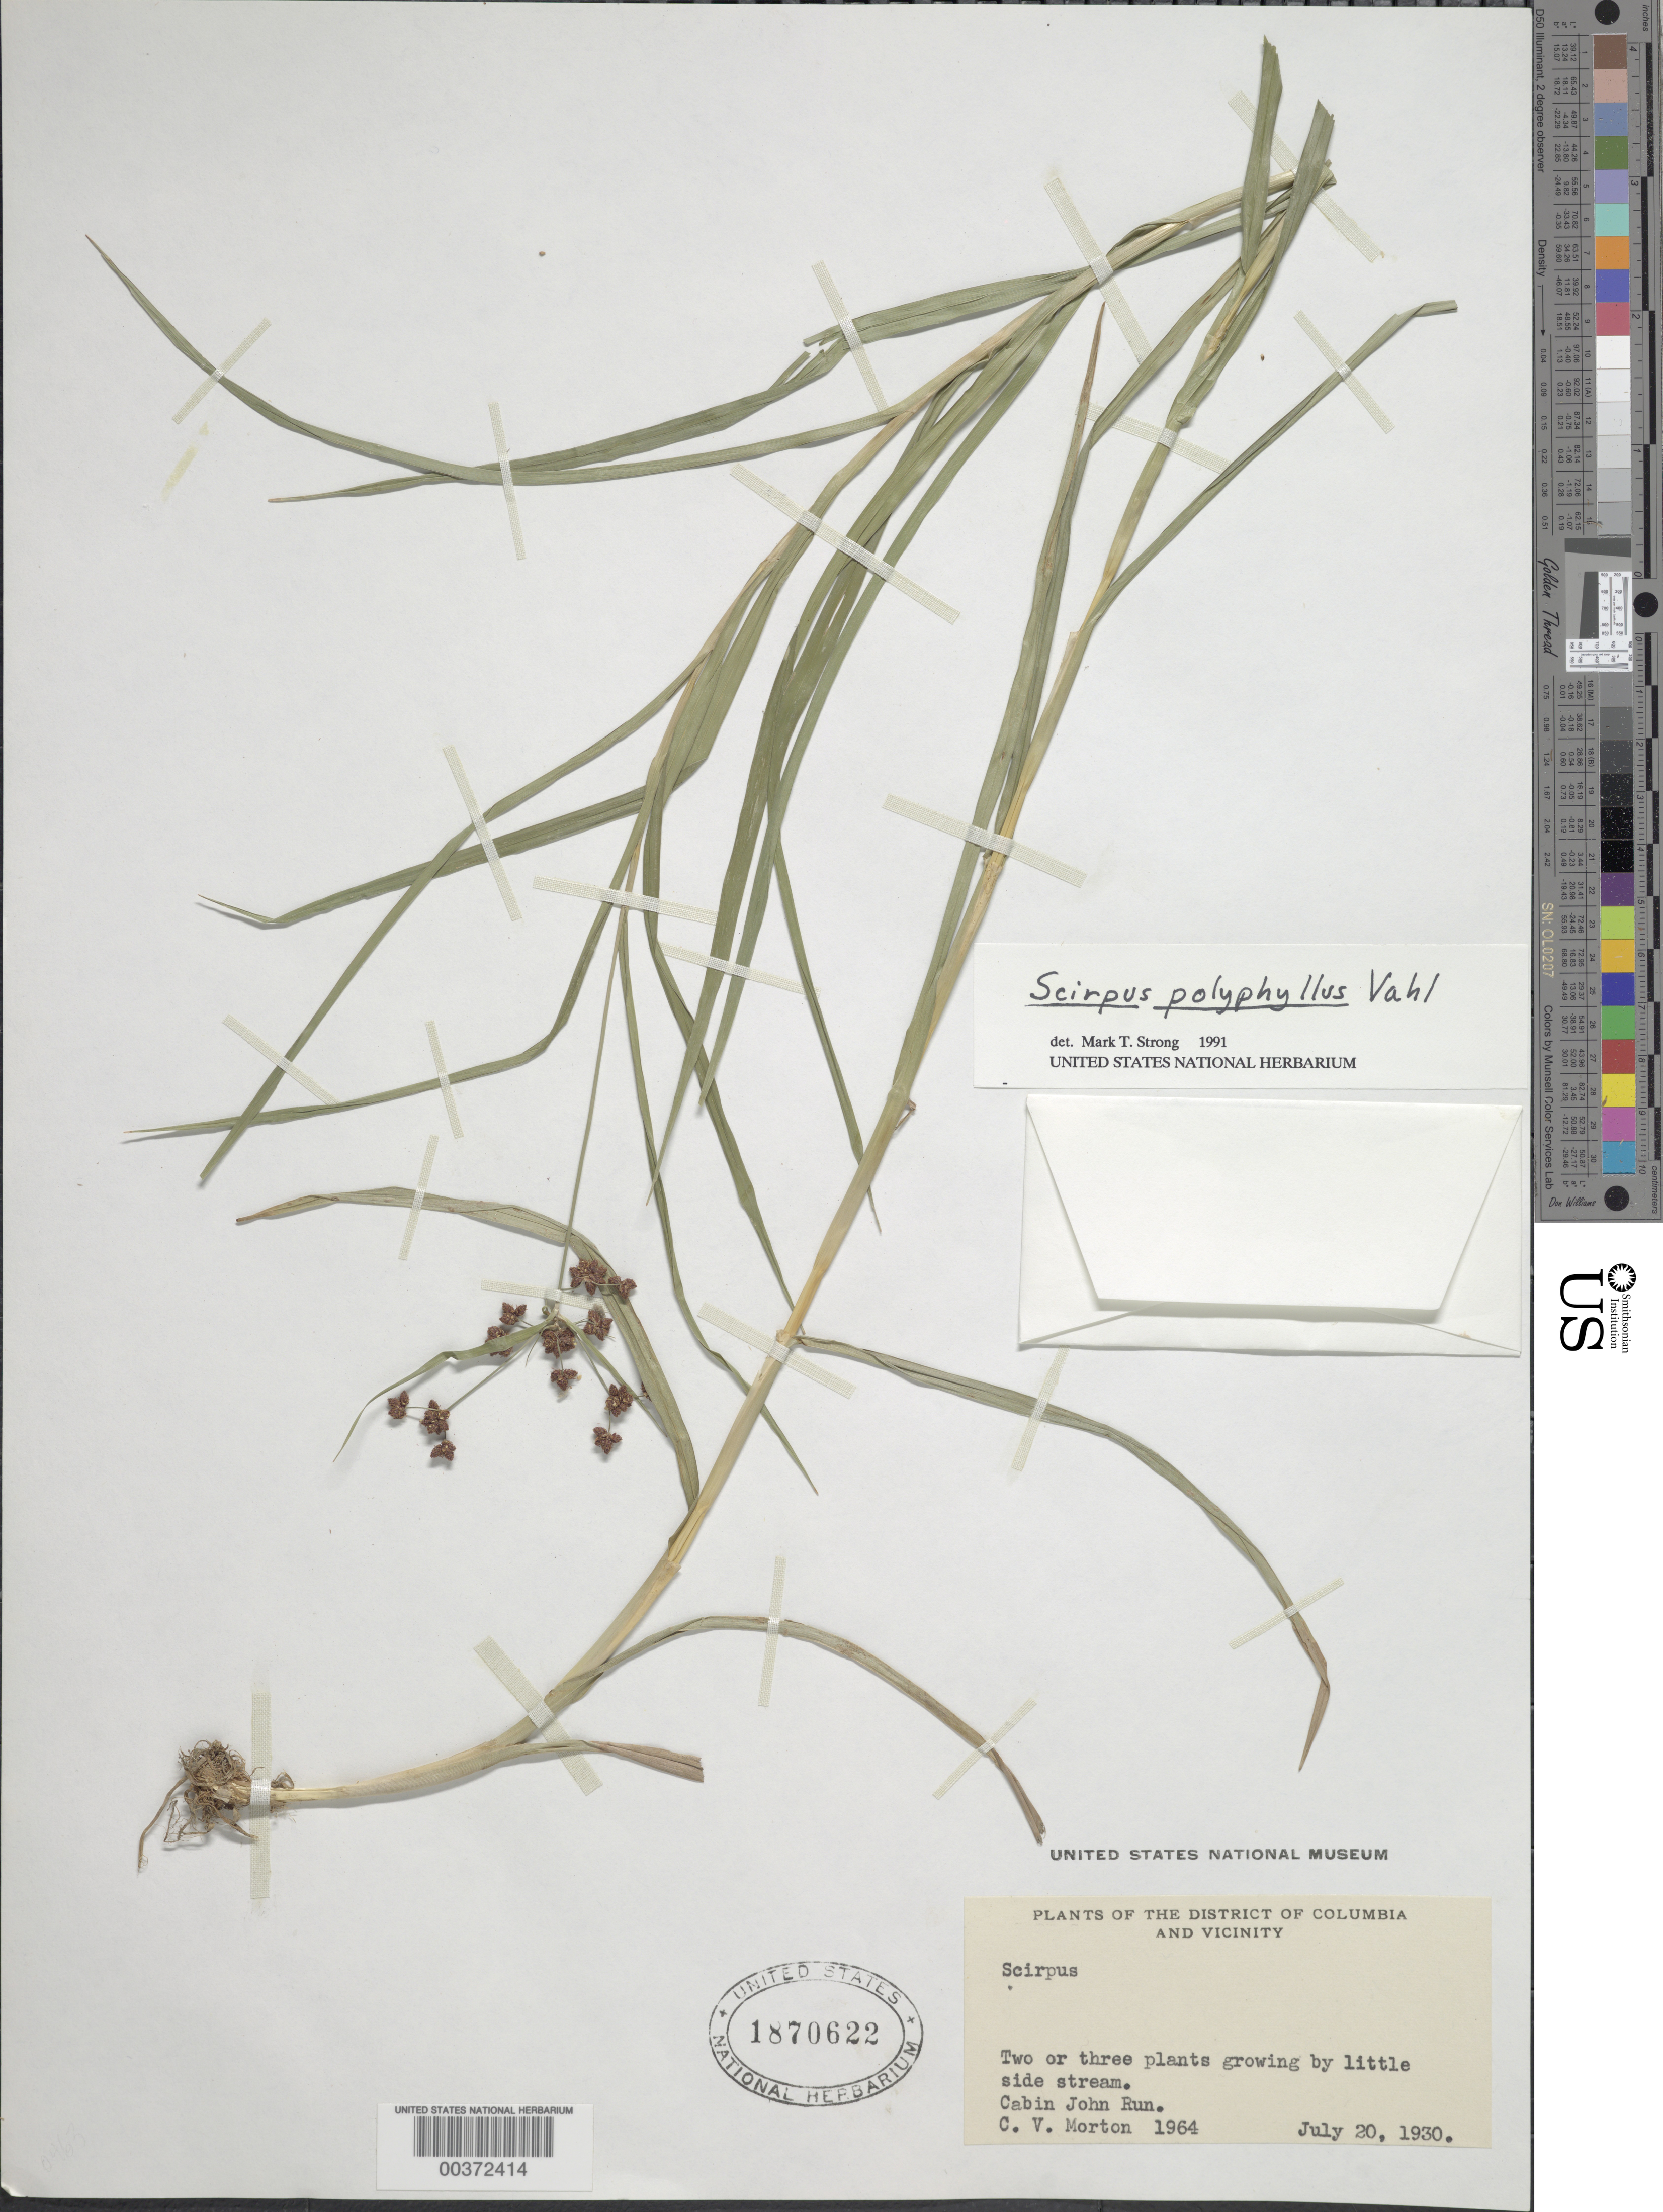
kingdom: Plantae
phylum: Tracheophyta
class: Liliopsida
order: Poales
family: Cyperaceae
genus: Scirpus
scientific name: Scirpus polyphyllus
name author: Vahl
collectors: C. V. Morton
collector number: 1964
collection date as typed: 20 Jul 1930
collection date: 1930-07-20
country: United States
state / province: Maryland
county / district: Montgomery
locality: Cabin John Run C. & O. Canal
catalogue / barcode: US 1870622